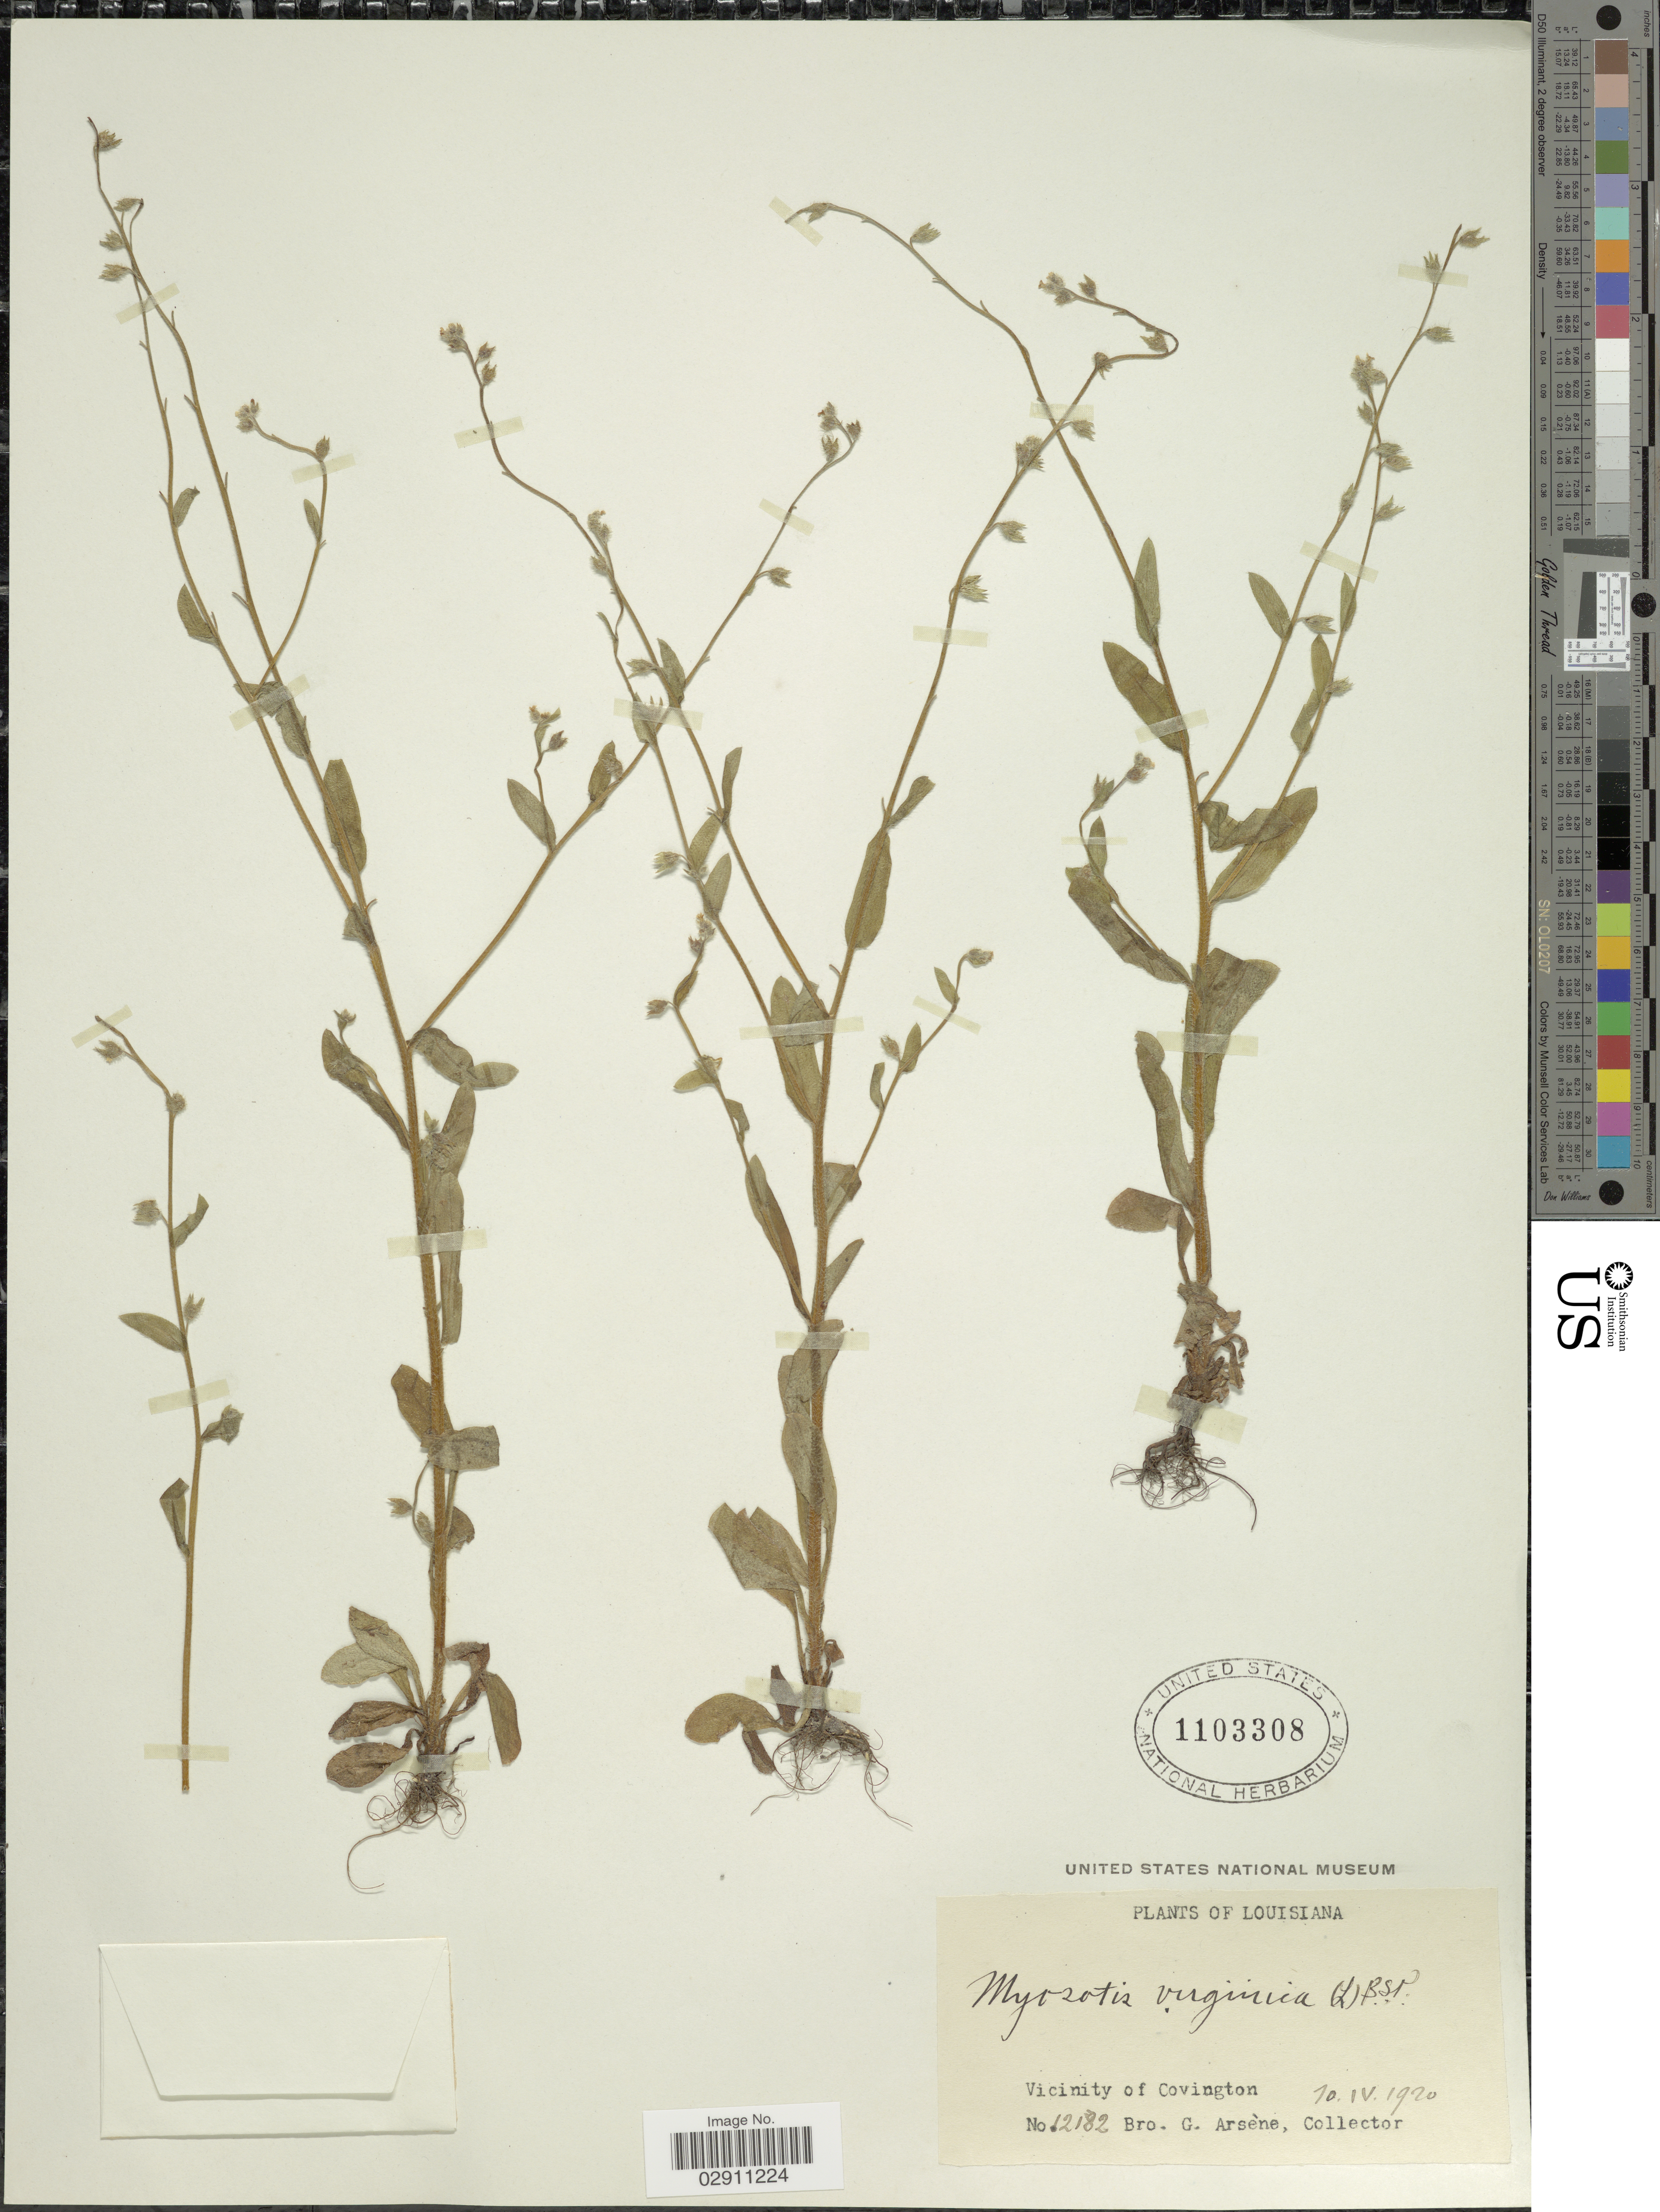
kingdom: Plantae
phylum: Tracheophyta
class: Magnoliopsida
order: Boraginales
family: Boraginaceae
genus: Myosotis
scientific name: Myosotis macrosperma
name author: Engelm.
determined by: Goldman, Doug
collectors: Bro. G. Arsène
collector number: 12182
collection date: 1920-04-10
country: United States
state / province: Louisiana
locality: Vicinity of Covington.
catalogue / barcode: US 1103308